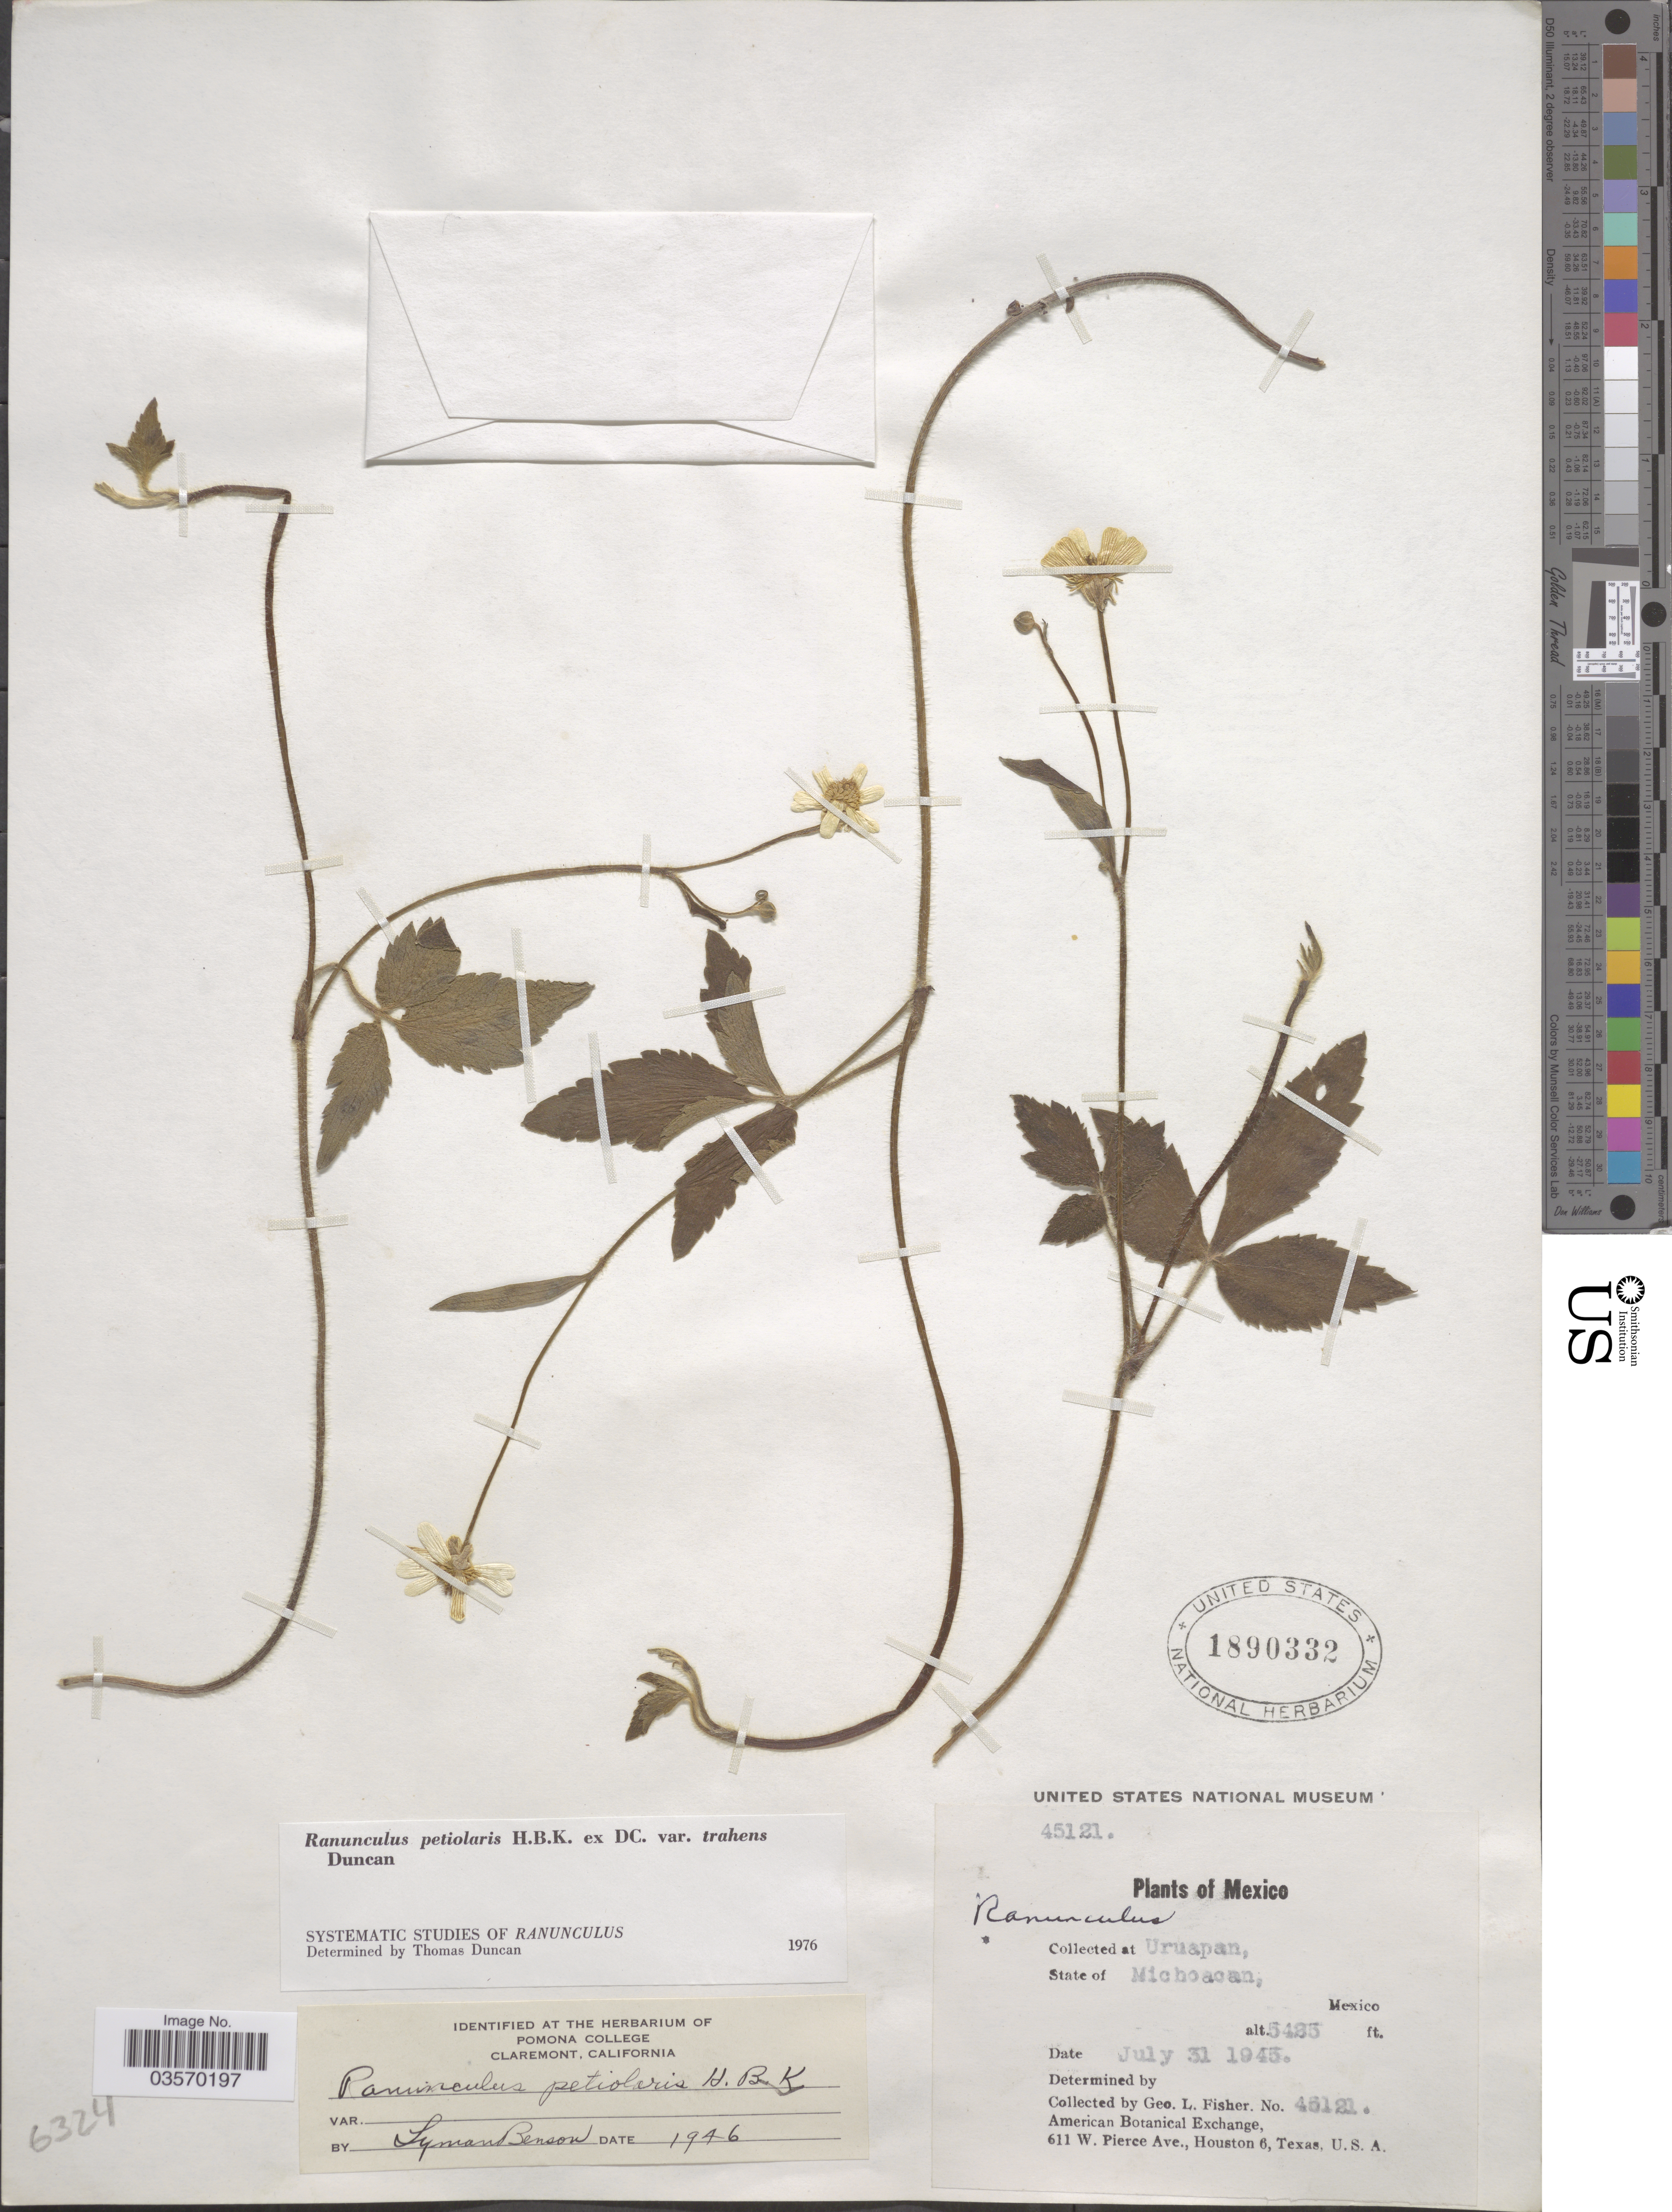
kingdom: Plantae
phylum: Tracheophyta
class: Magnoliopsida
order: Ranunculales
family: Ranunculaceae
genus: Ranunculus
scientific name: Ranunculus petiolaris var. trahens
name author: Kunth ex DC.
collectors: G. L. Fisher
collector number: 45121*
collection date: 1945-07-31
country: Mexico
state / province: Michoacán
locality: Uruapan.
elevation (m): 1654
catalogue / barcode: US 1890332